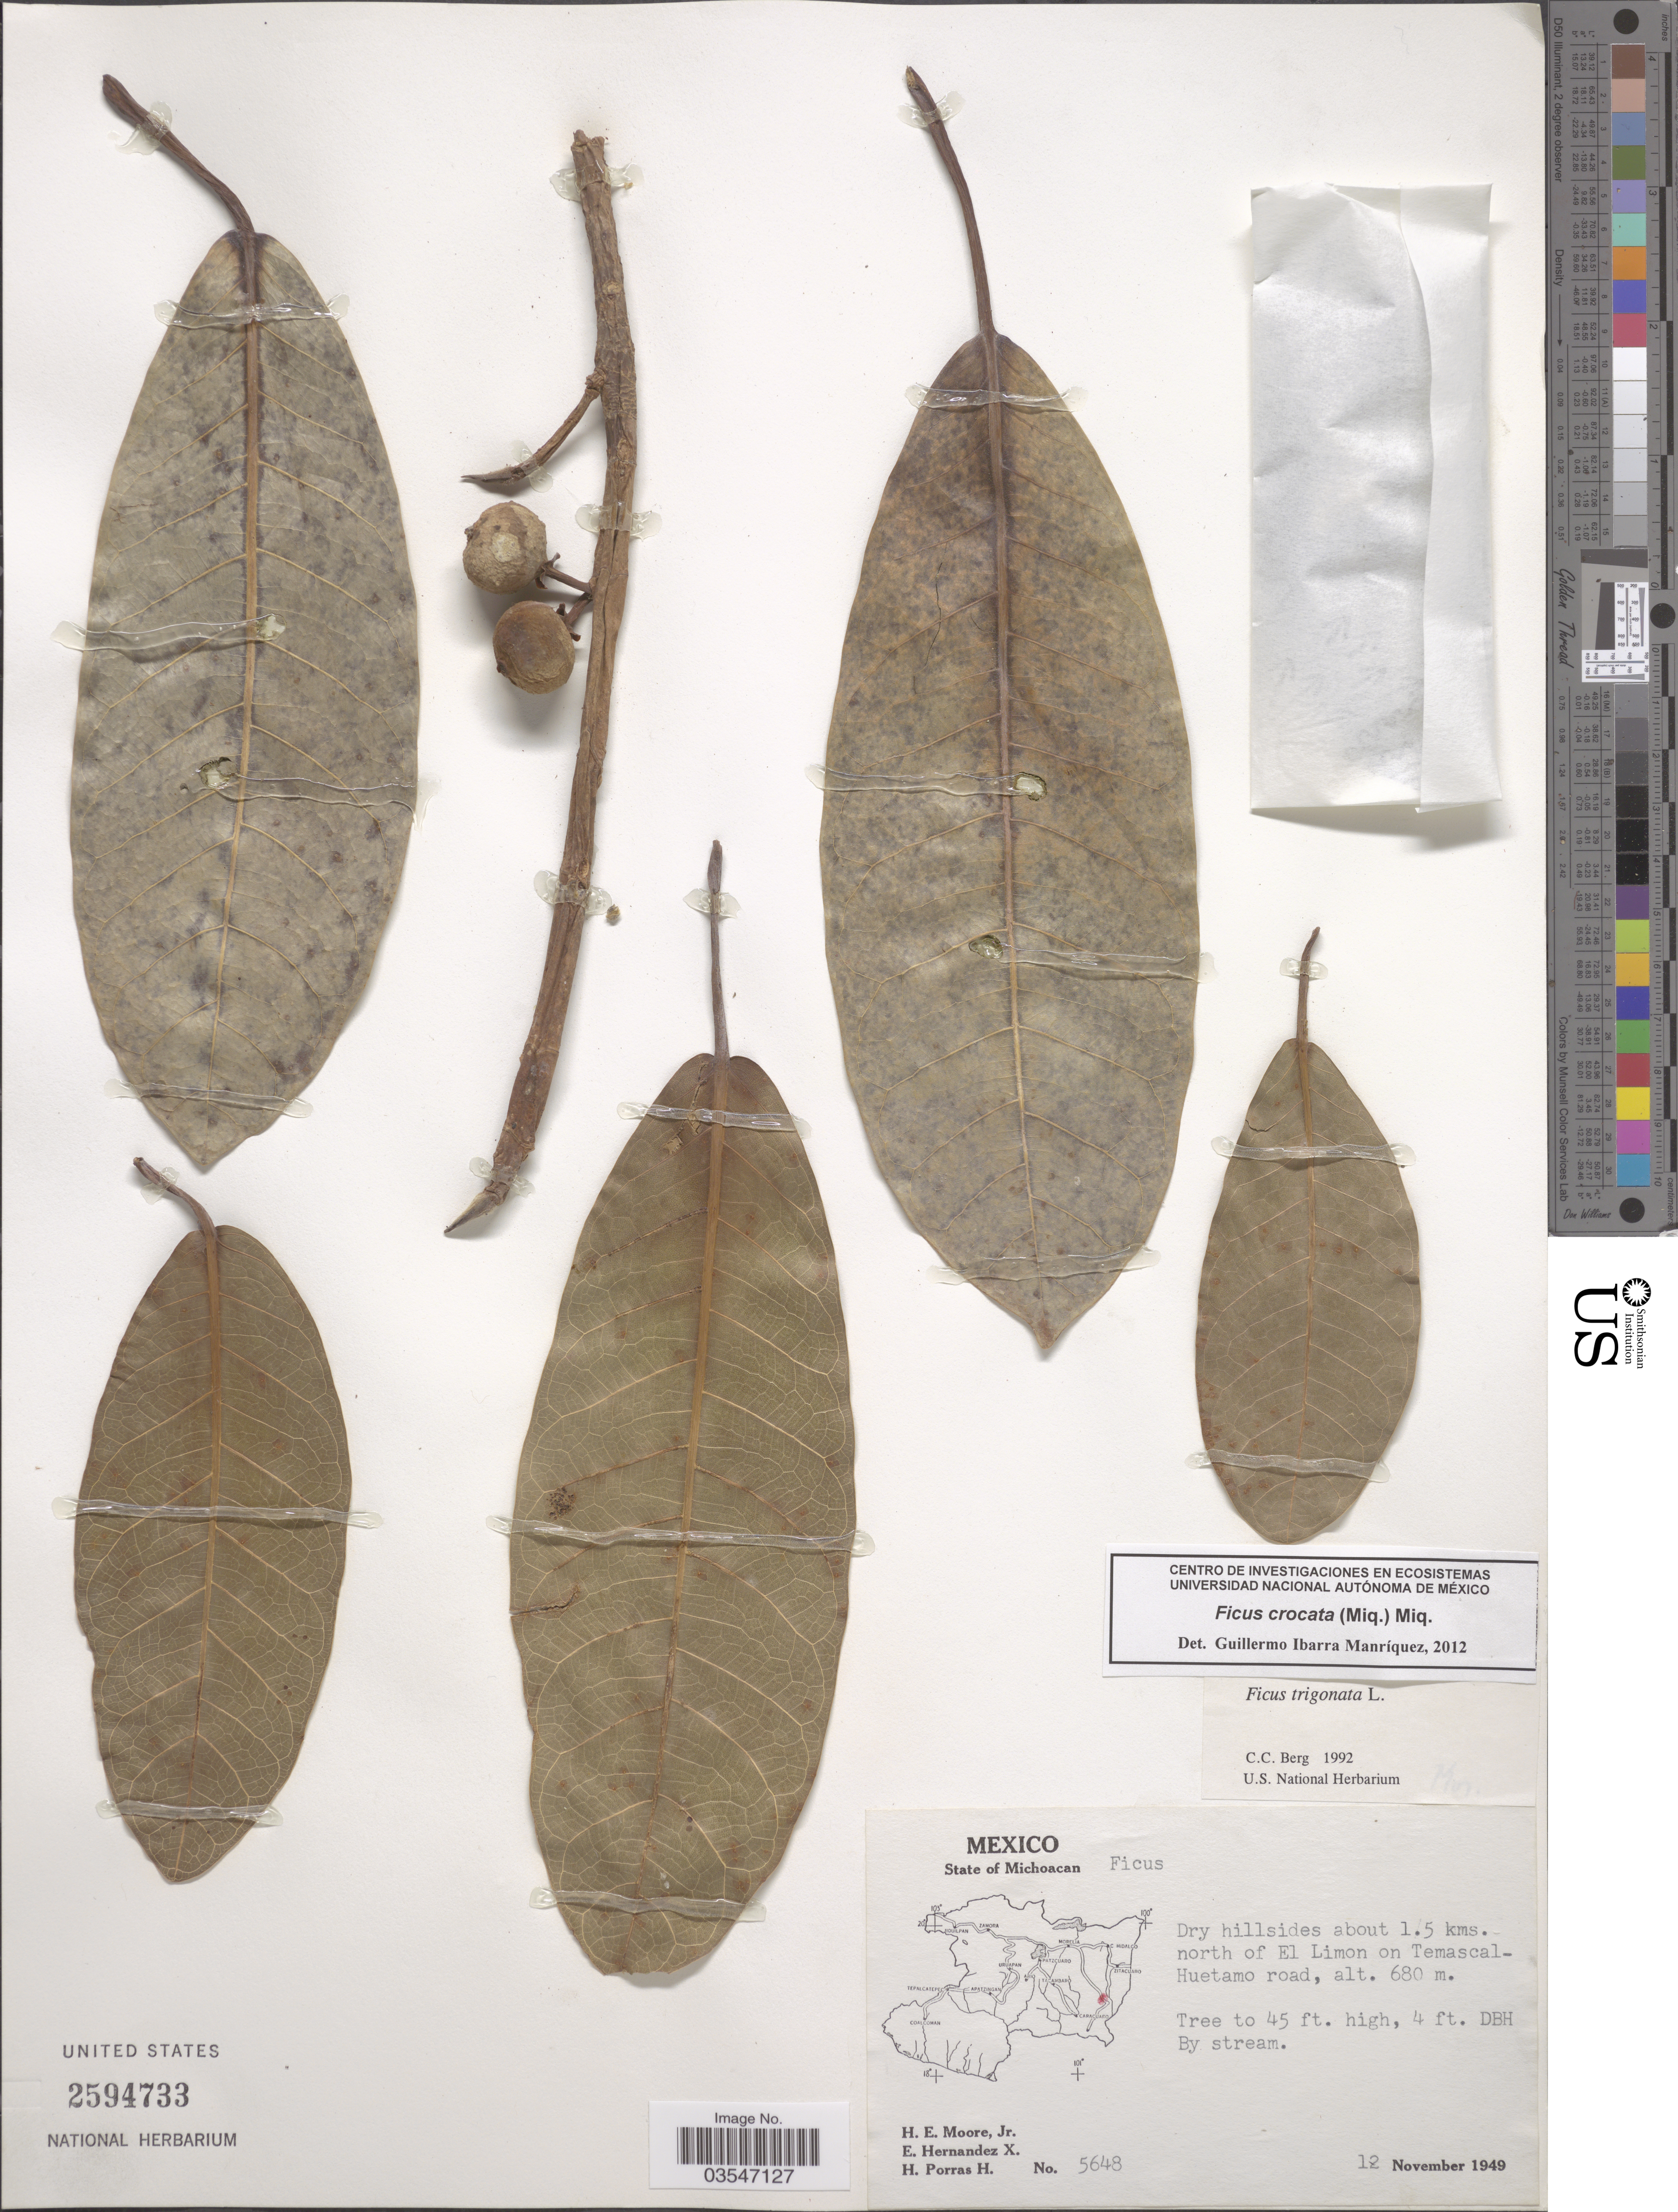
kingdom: Plantae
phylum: Tracheophyta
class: Magnoliopsida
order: Rosales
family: Moraceae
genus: Ficus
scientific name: Ficus crocata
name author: (Miq.) Miq.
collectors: H. Moore, E. Hernandez X. & H. Porras-H.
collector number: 5648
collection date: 1949-11-12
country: Mexico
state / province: Michoacán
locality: Dry hillsides about 1.5 kms. north of El Limon on Temascal-Huetamo road.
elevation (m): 680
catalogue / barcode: US 2594733